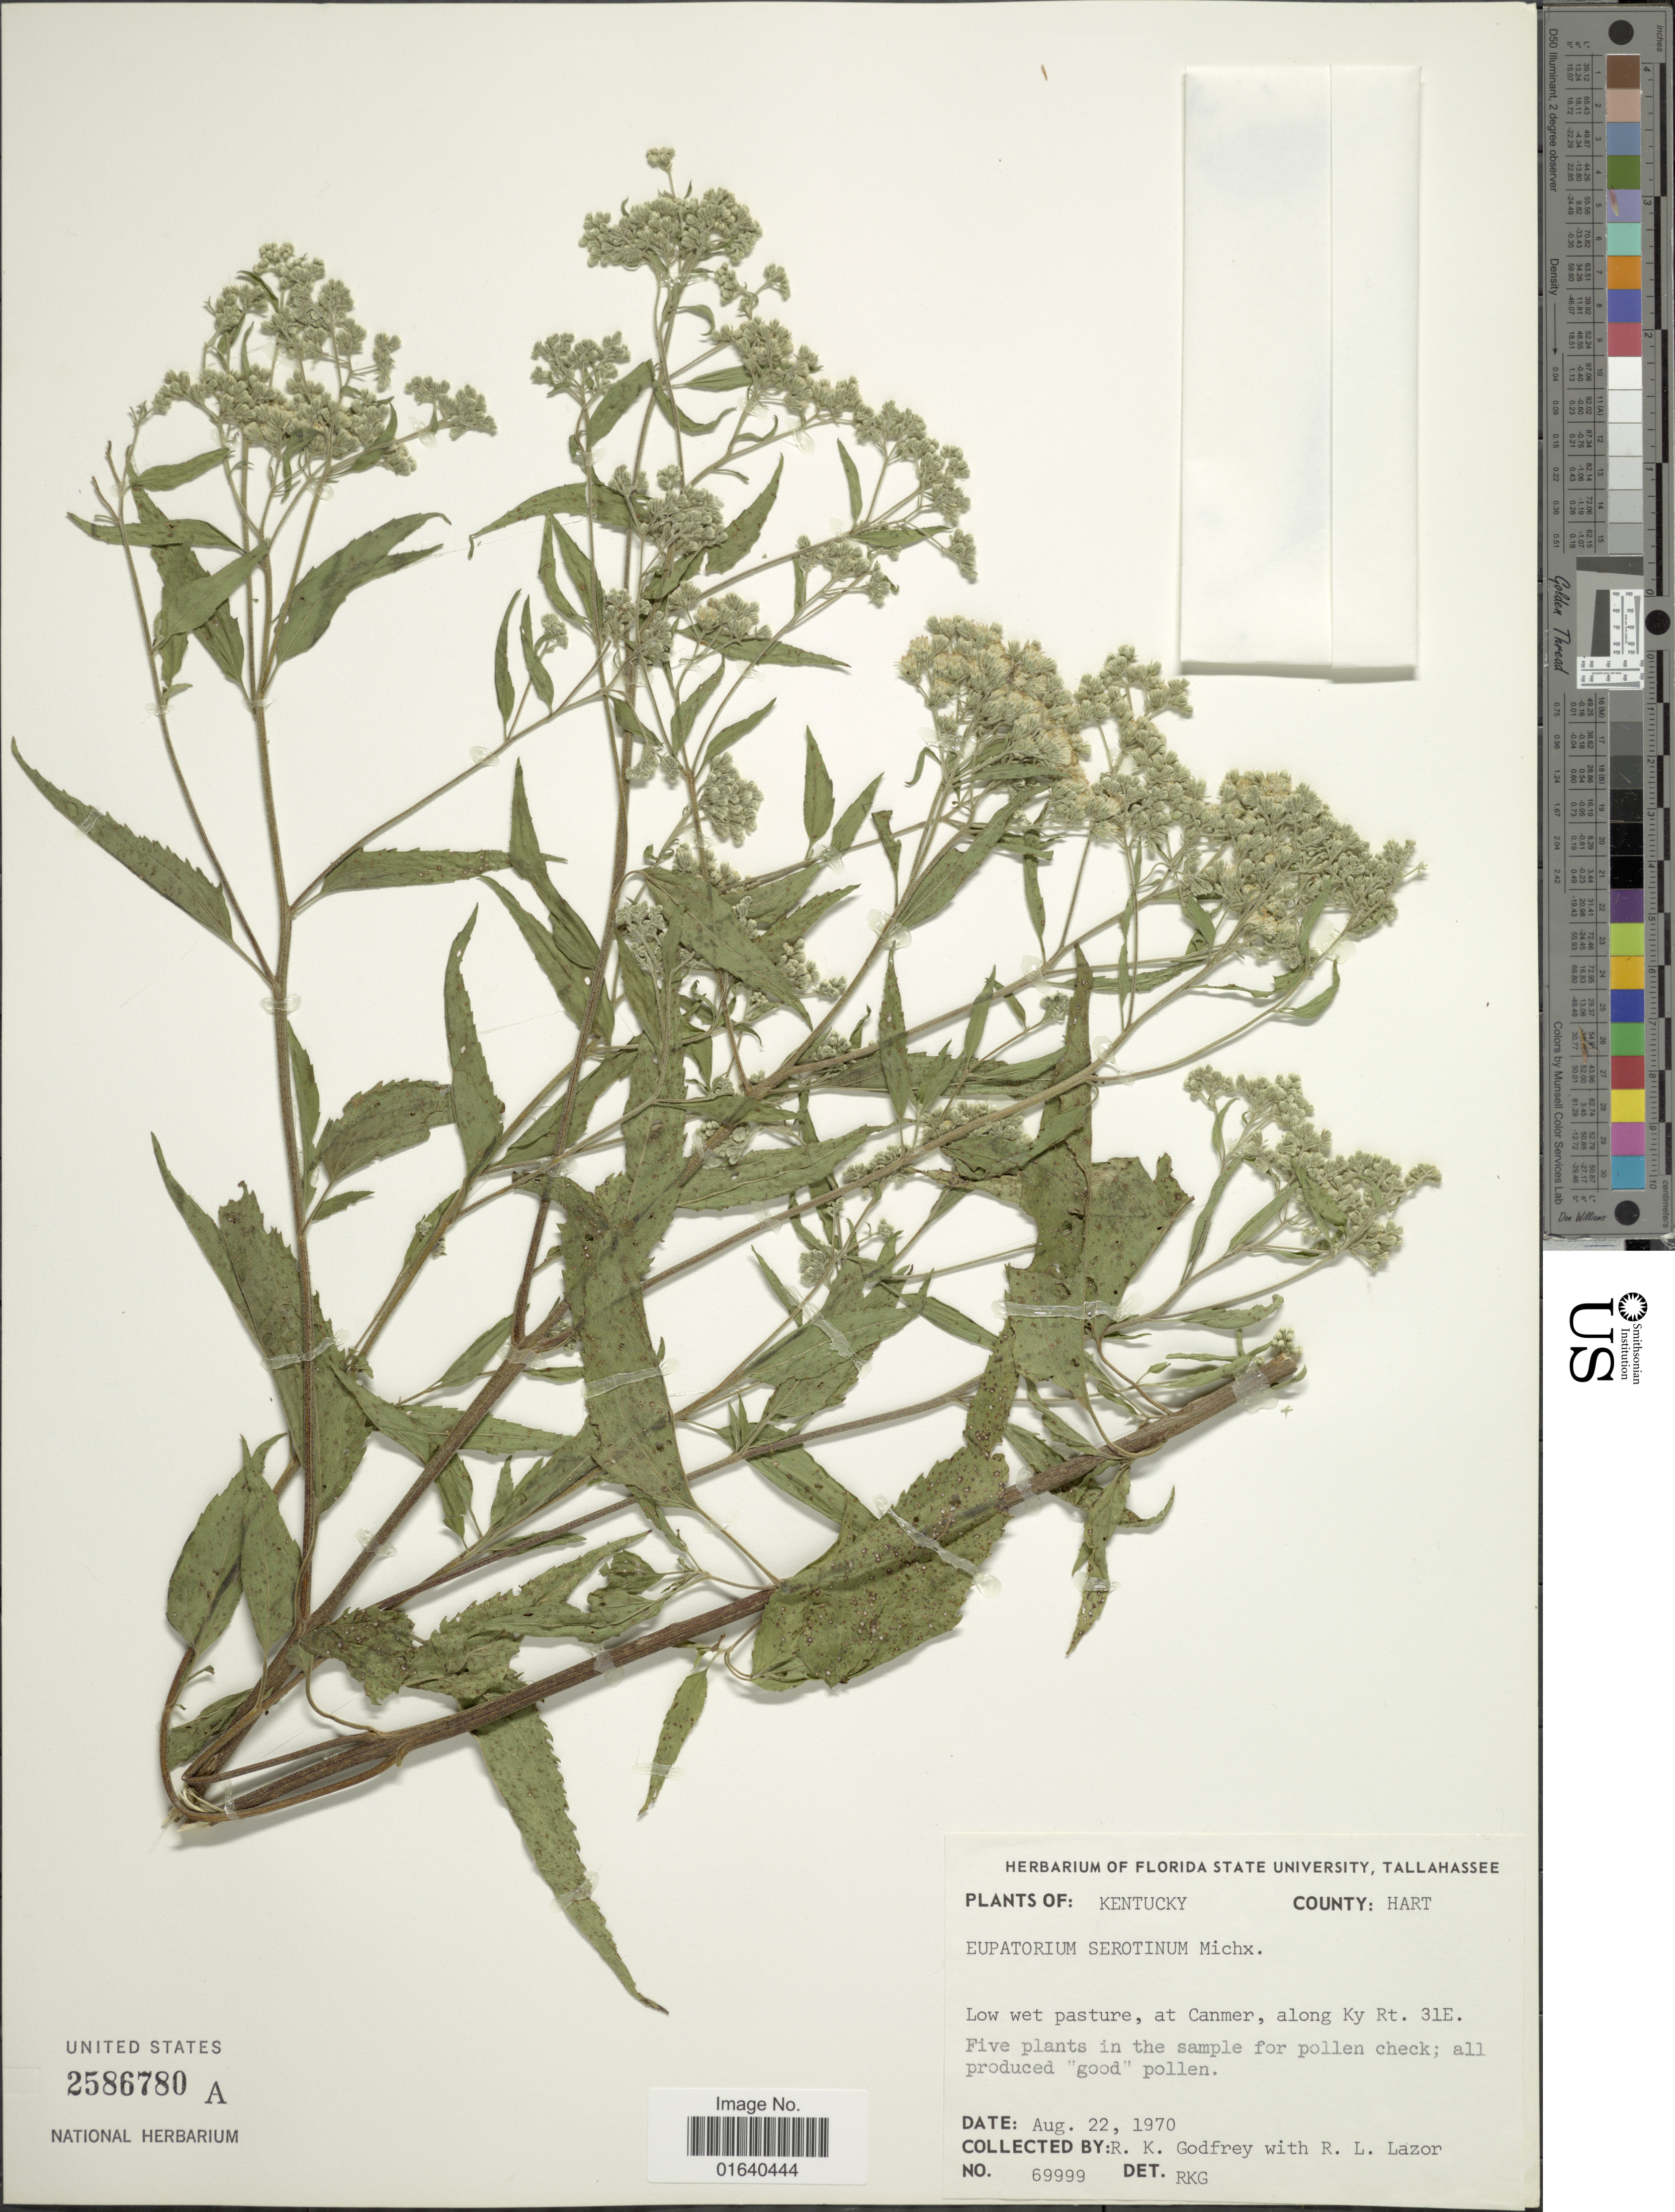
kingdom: Plantae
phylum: Tracheophyta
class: Magnoliopsida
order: Asterales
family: Asteraceae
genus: Eupatorium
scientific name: Eupatorium serotinum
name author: Michx.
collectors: R. K. Godfrey & R. L. Lazor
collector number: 69999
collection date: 1970-08-22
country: United States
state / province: Kentucky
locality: County: Hart, Low wet pasture, at Canmer, along Ky Rt. 31E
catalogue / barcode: US 2586780A